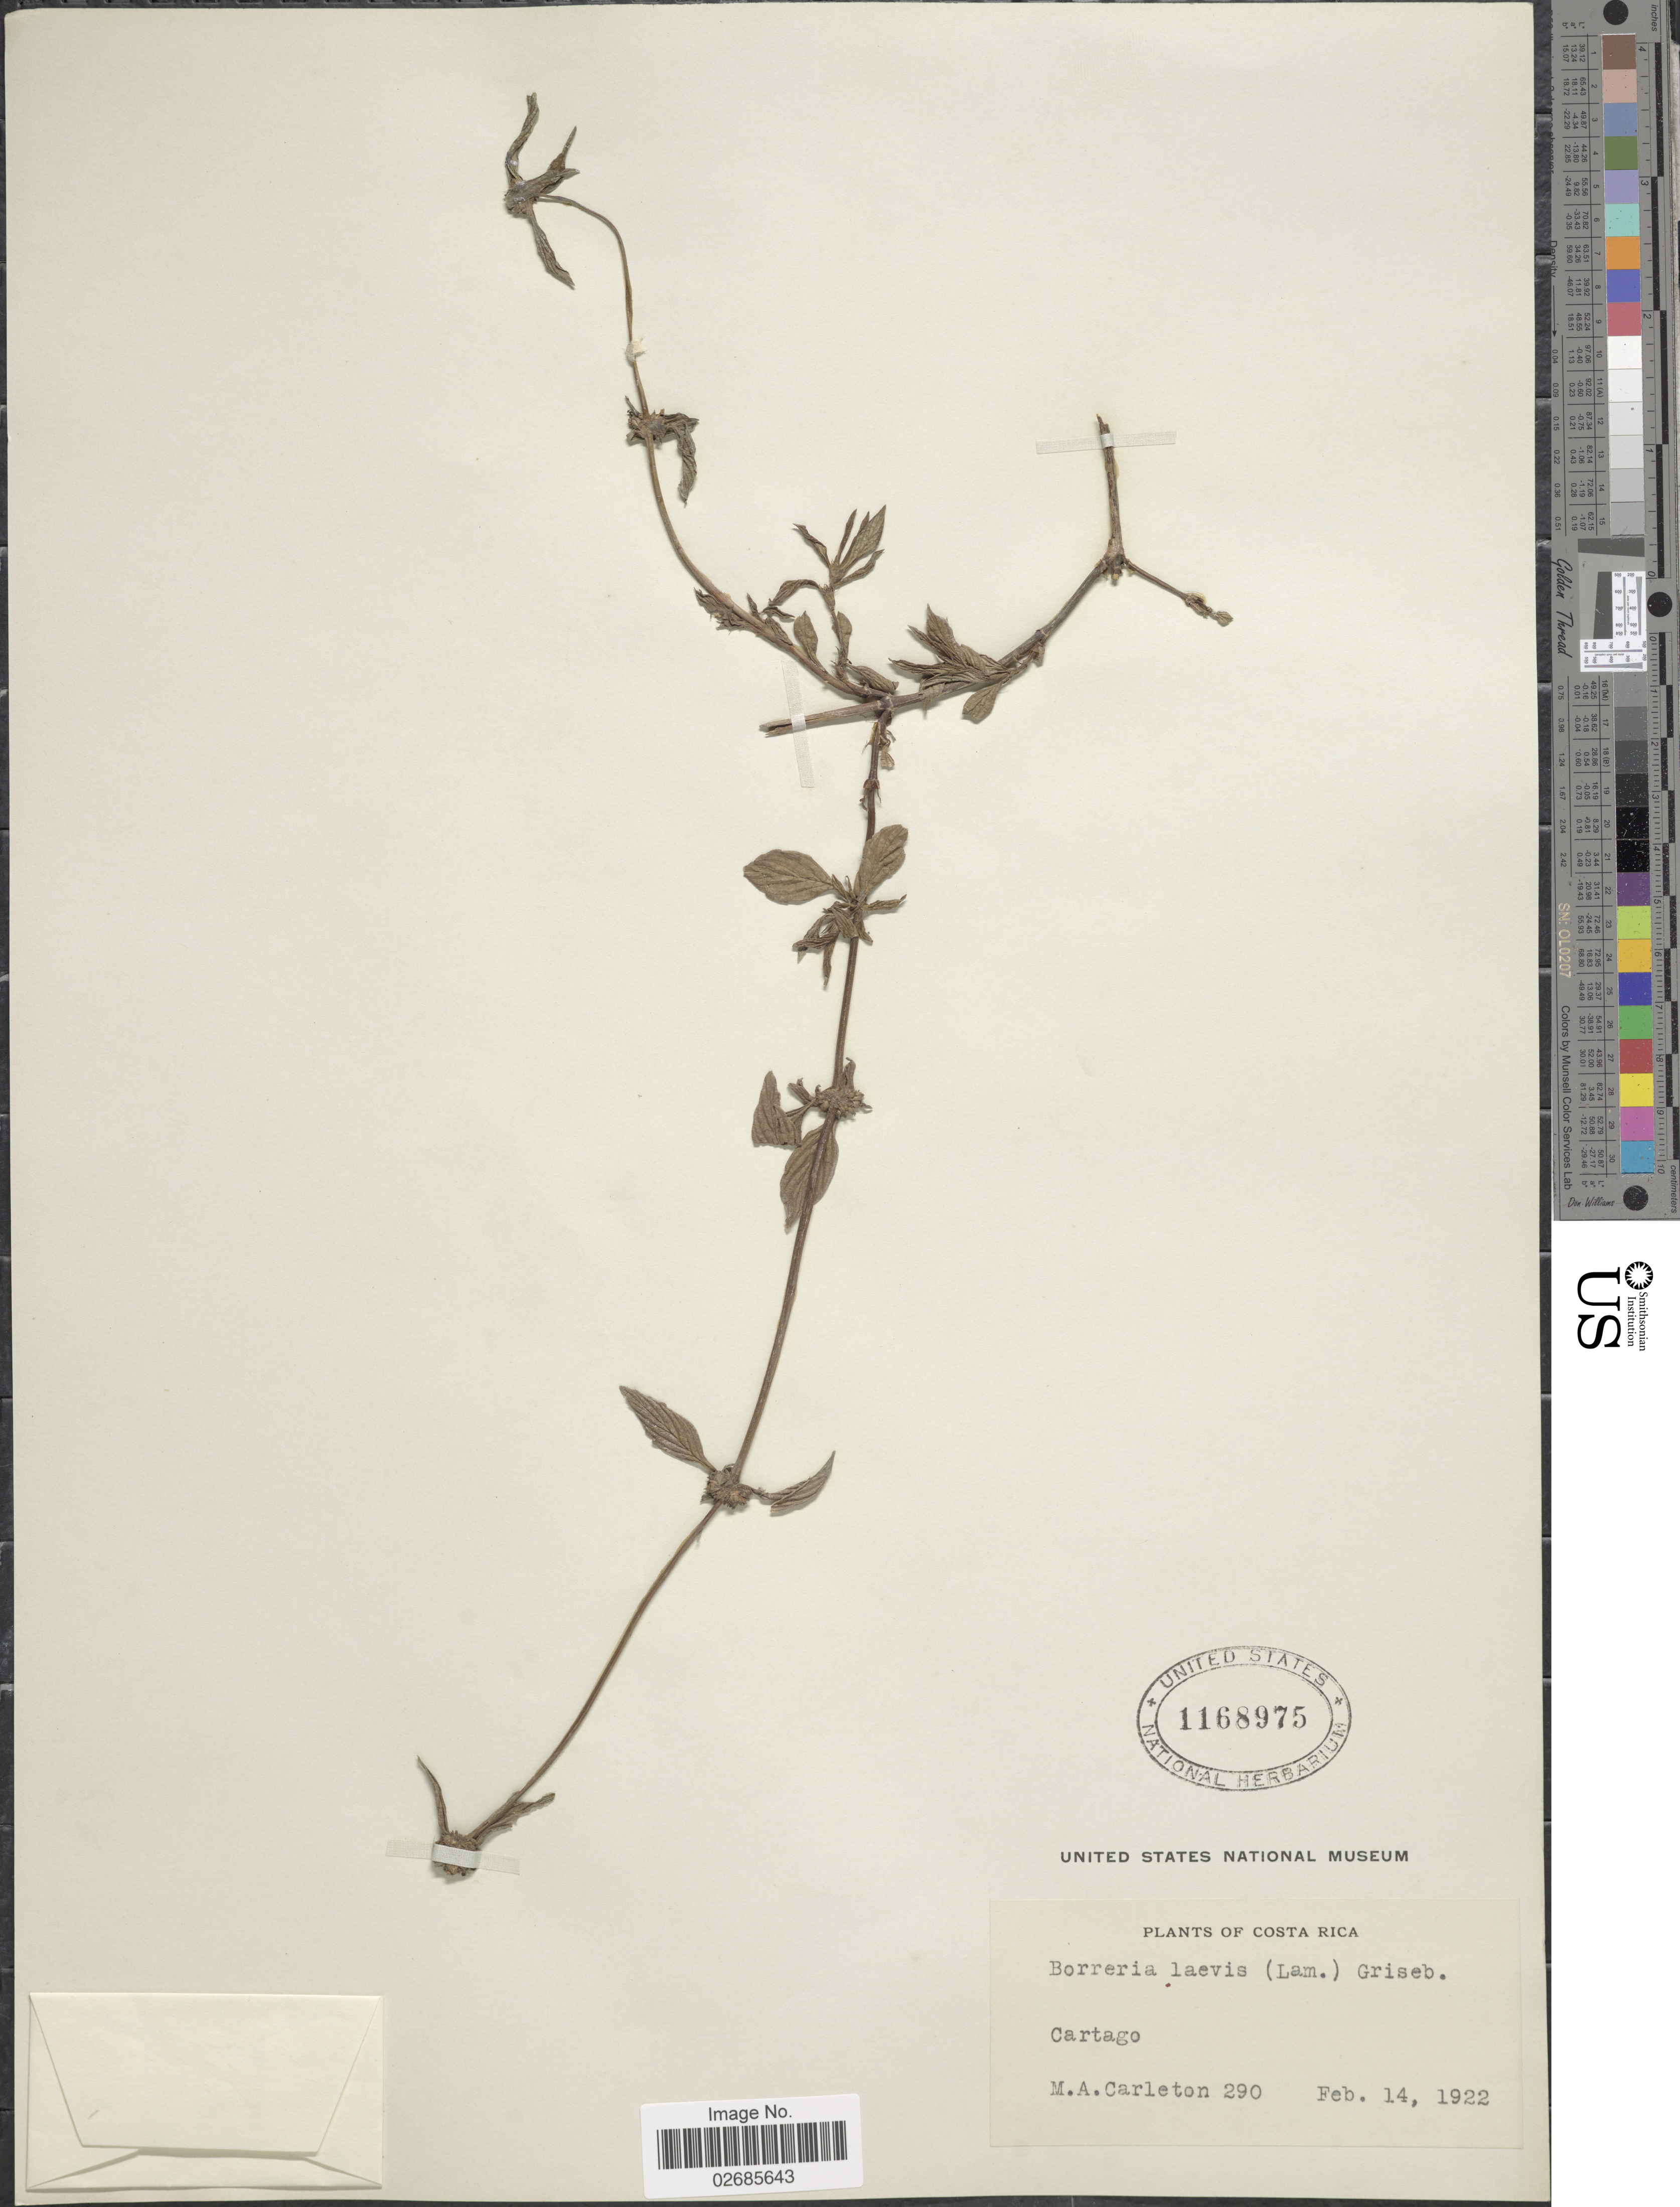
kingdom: Plantae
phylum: Tracheophyta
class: Magnoliopsida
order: Gentianales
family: Rubiaceae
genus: Borreria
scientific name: Borreria latifolia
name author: (Aubl.) K. Schum.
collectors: M. A. Carleton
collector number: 290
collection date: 1922-02-14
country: Costa Rica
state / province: Cartago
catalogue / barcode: US 1168975